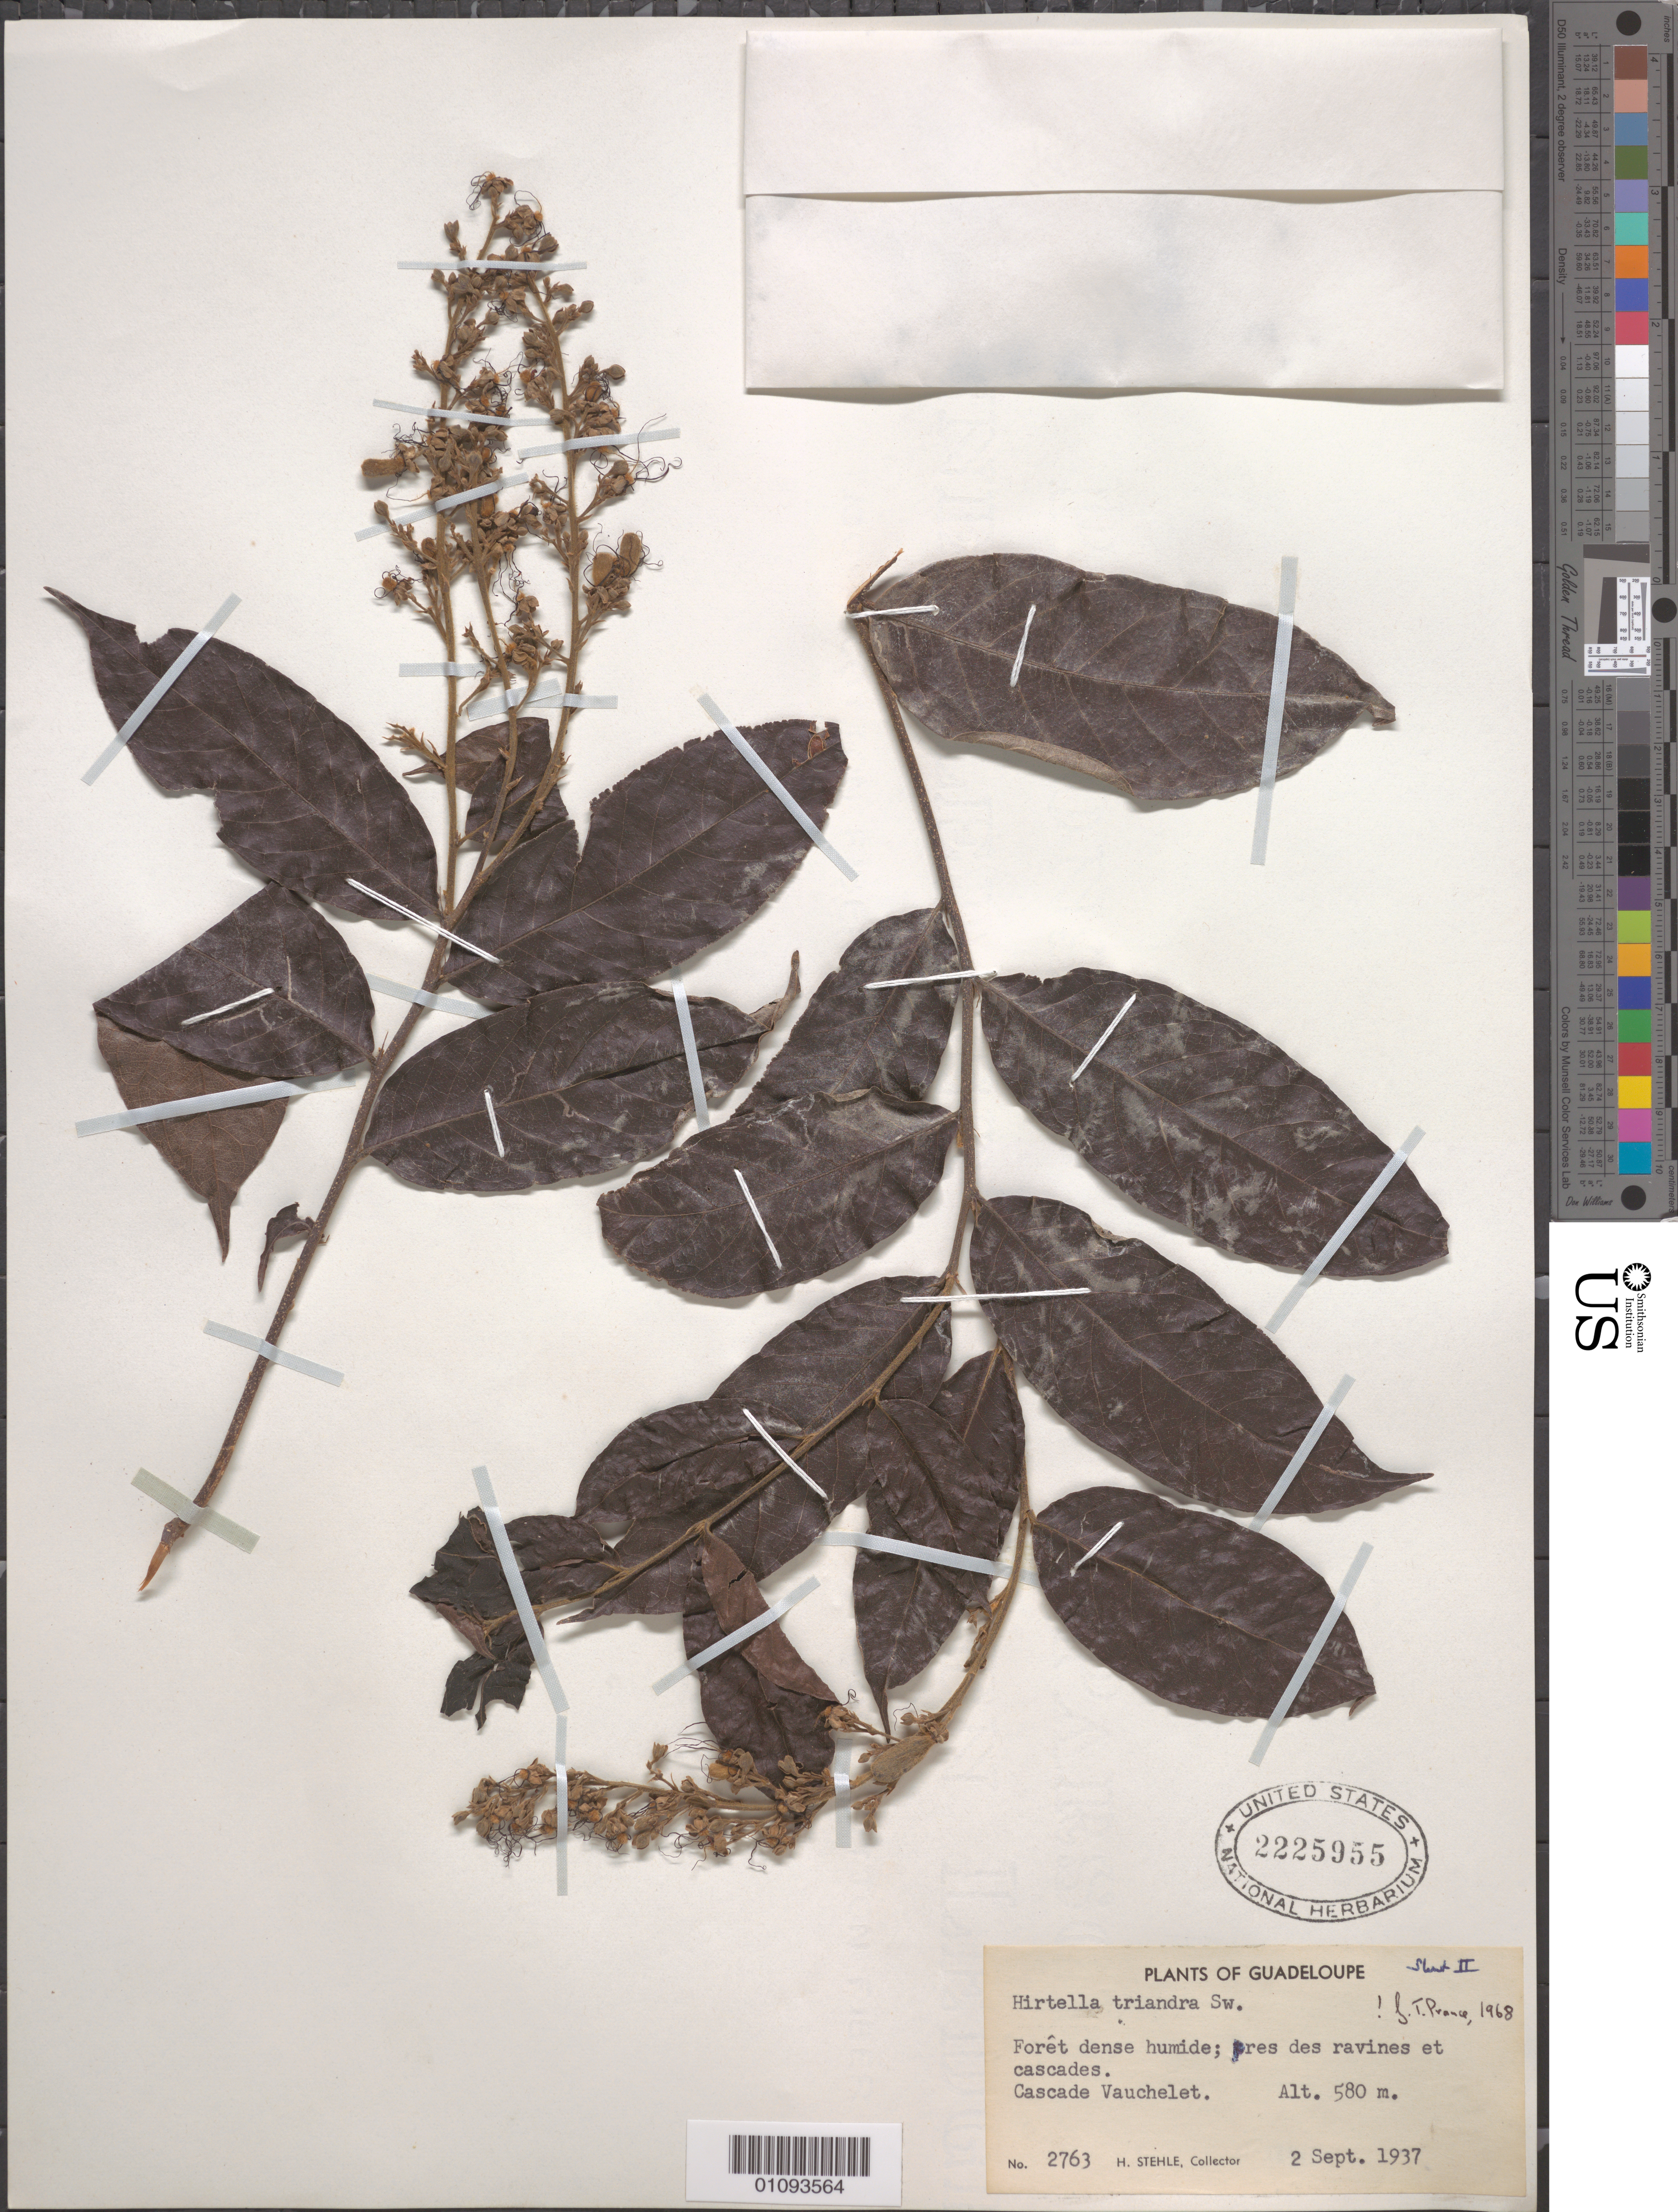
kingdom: Plantae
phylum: Tracheophyta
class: Magnoliopsida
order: Malpighiales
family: Chrysobalanaceae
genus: Hirtella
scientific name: Hirtella triandra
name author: Sw.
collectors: H. Stehlé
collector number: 2763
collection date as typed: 02 Sep 1937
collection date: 1937-09-02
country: Guadeloupe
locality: Foret dense humide; pres des ravines et cascades. Cascade Vauchelet.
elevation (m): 580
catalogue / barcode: US 2225955